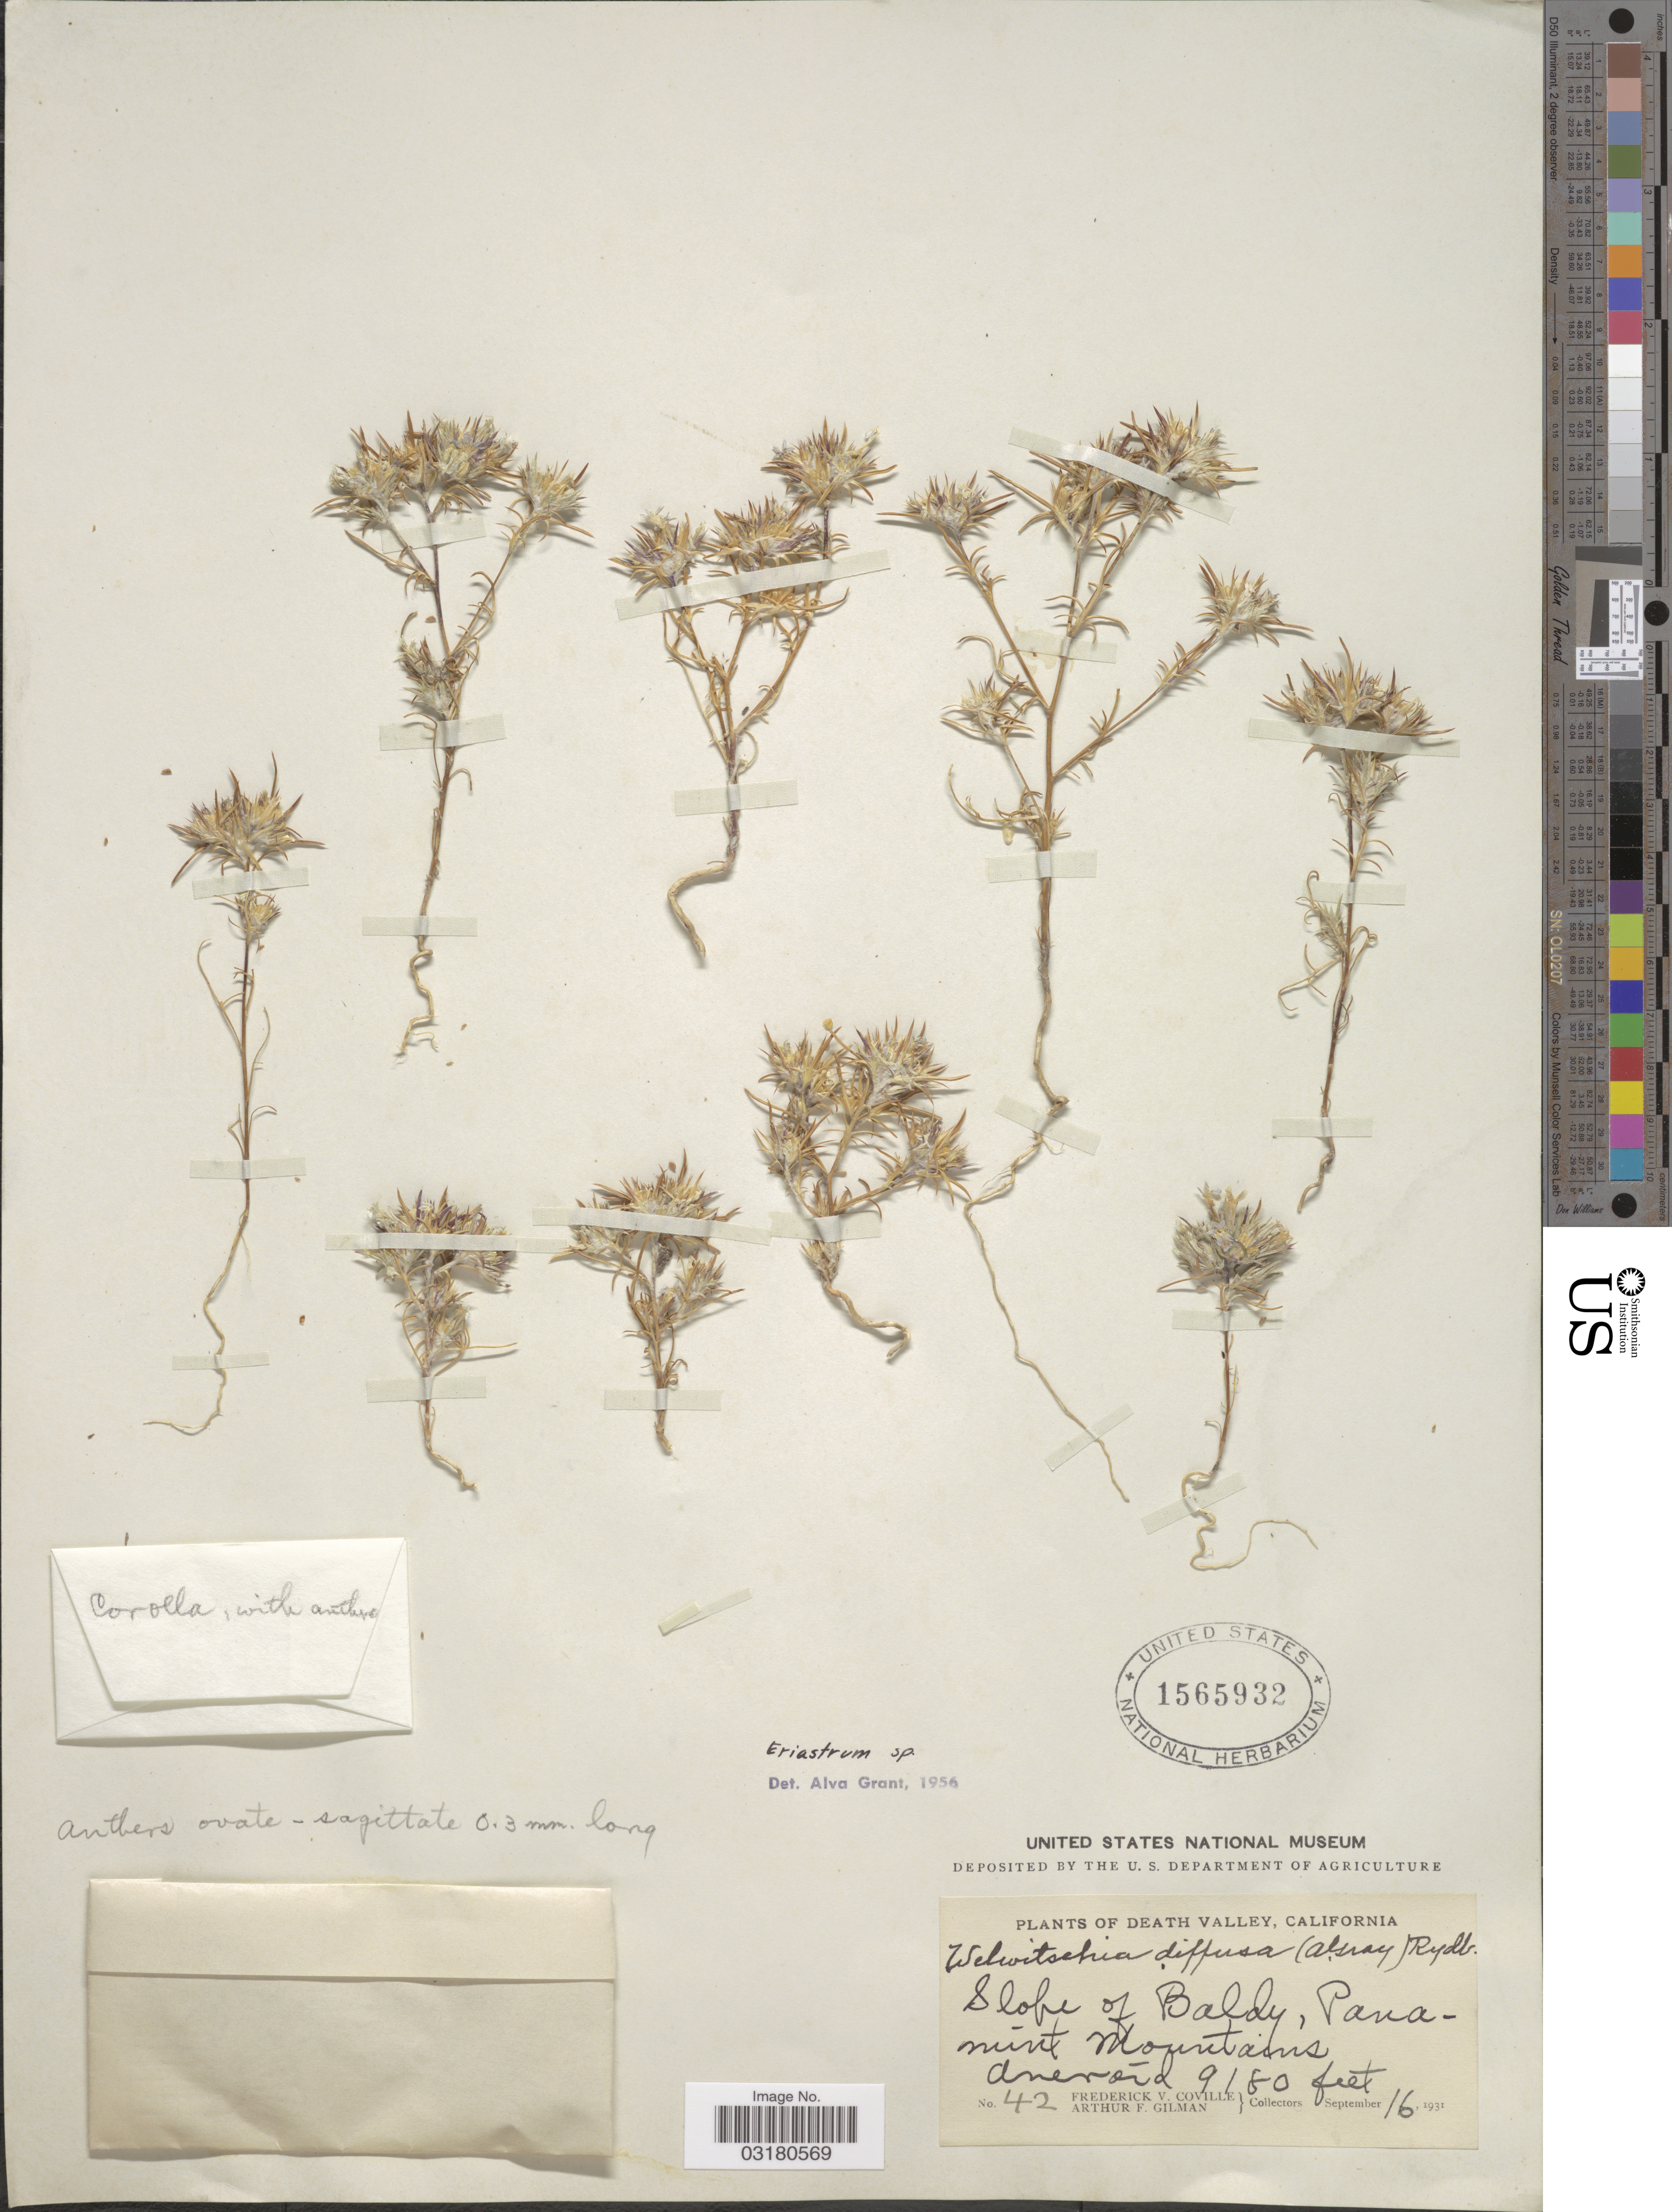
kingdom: Plantae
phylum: Tracheophyta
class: Magnoliopsida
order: Ericales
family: Polemoniaceae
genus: Eriastrum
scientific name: Eriastrum wilcoxii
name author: (A. Nelson) H. Mason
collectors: F. V. Coville & A. Gilman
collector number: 42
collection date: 1931-09-16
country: United States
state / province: California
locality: Death Valley. Slope of Baldy, Panamint Mountains. Aneroid.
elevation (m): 2798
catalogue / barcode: US 1565932